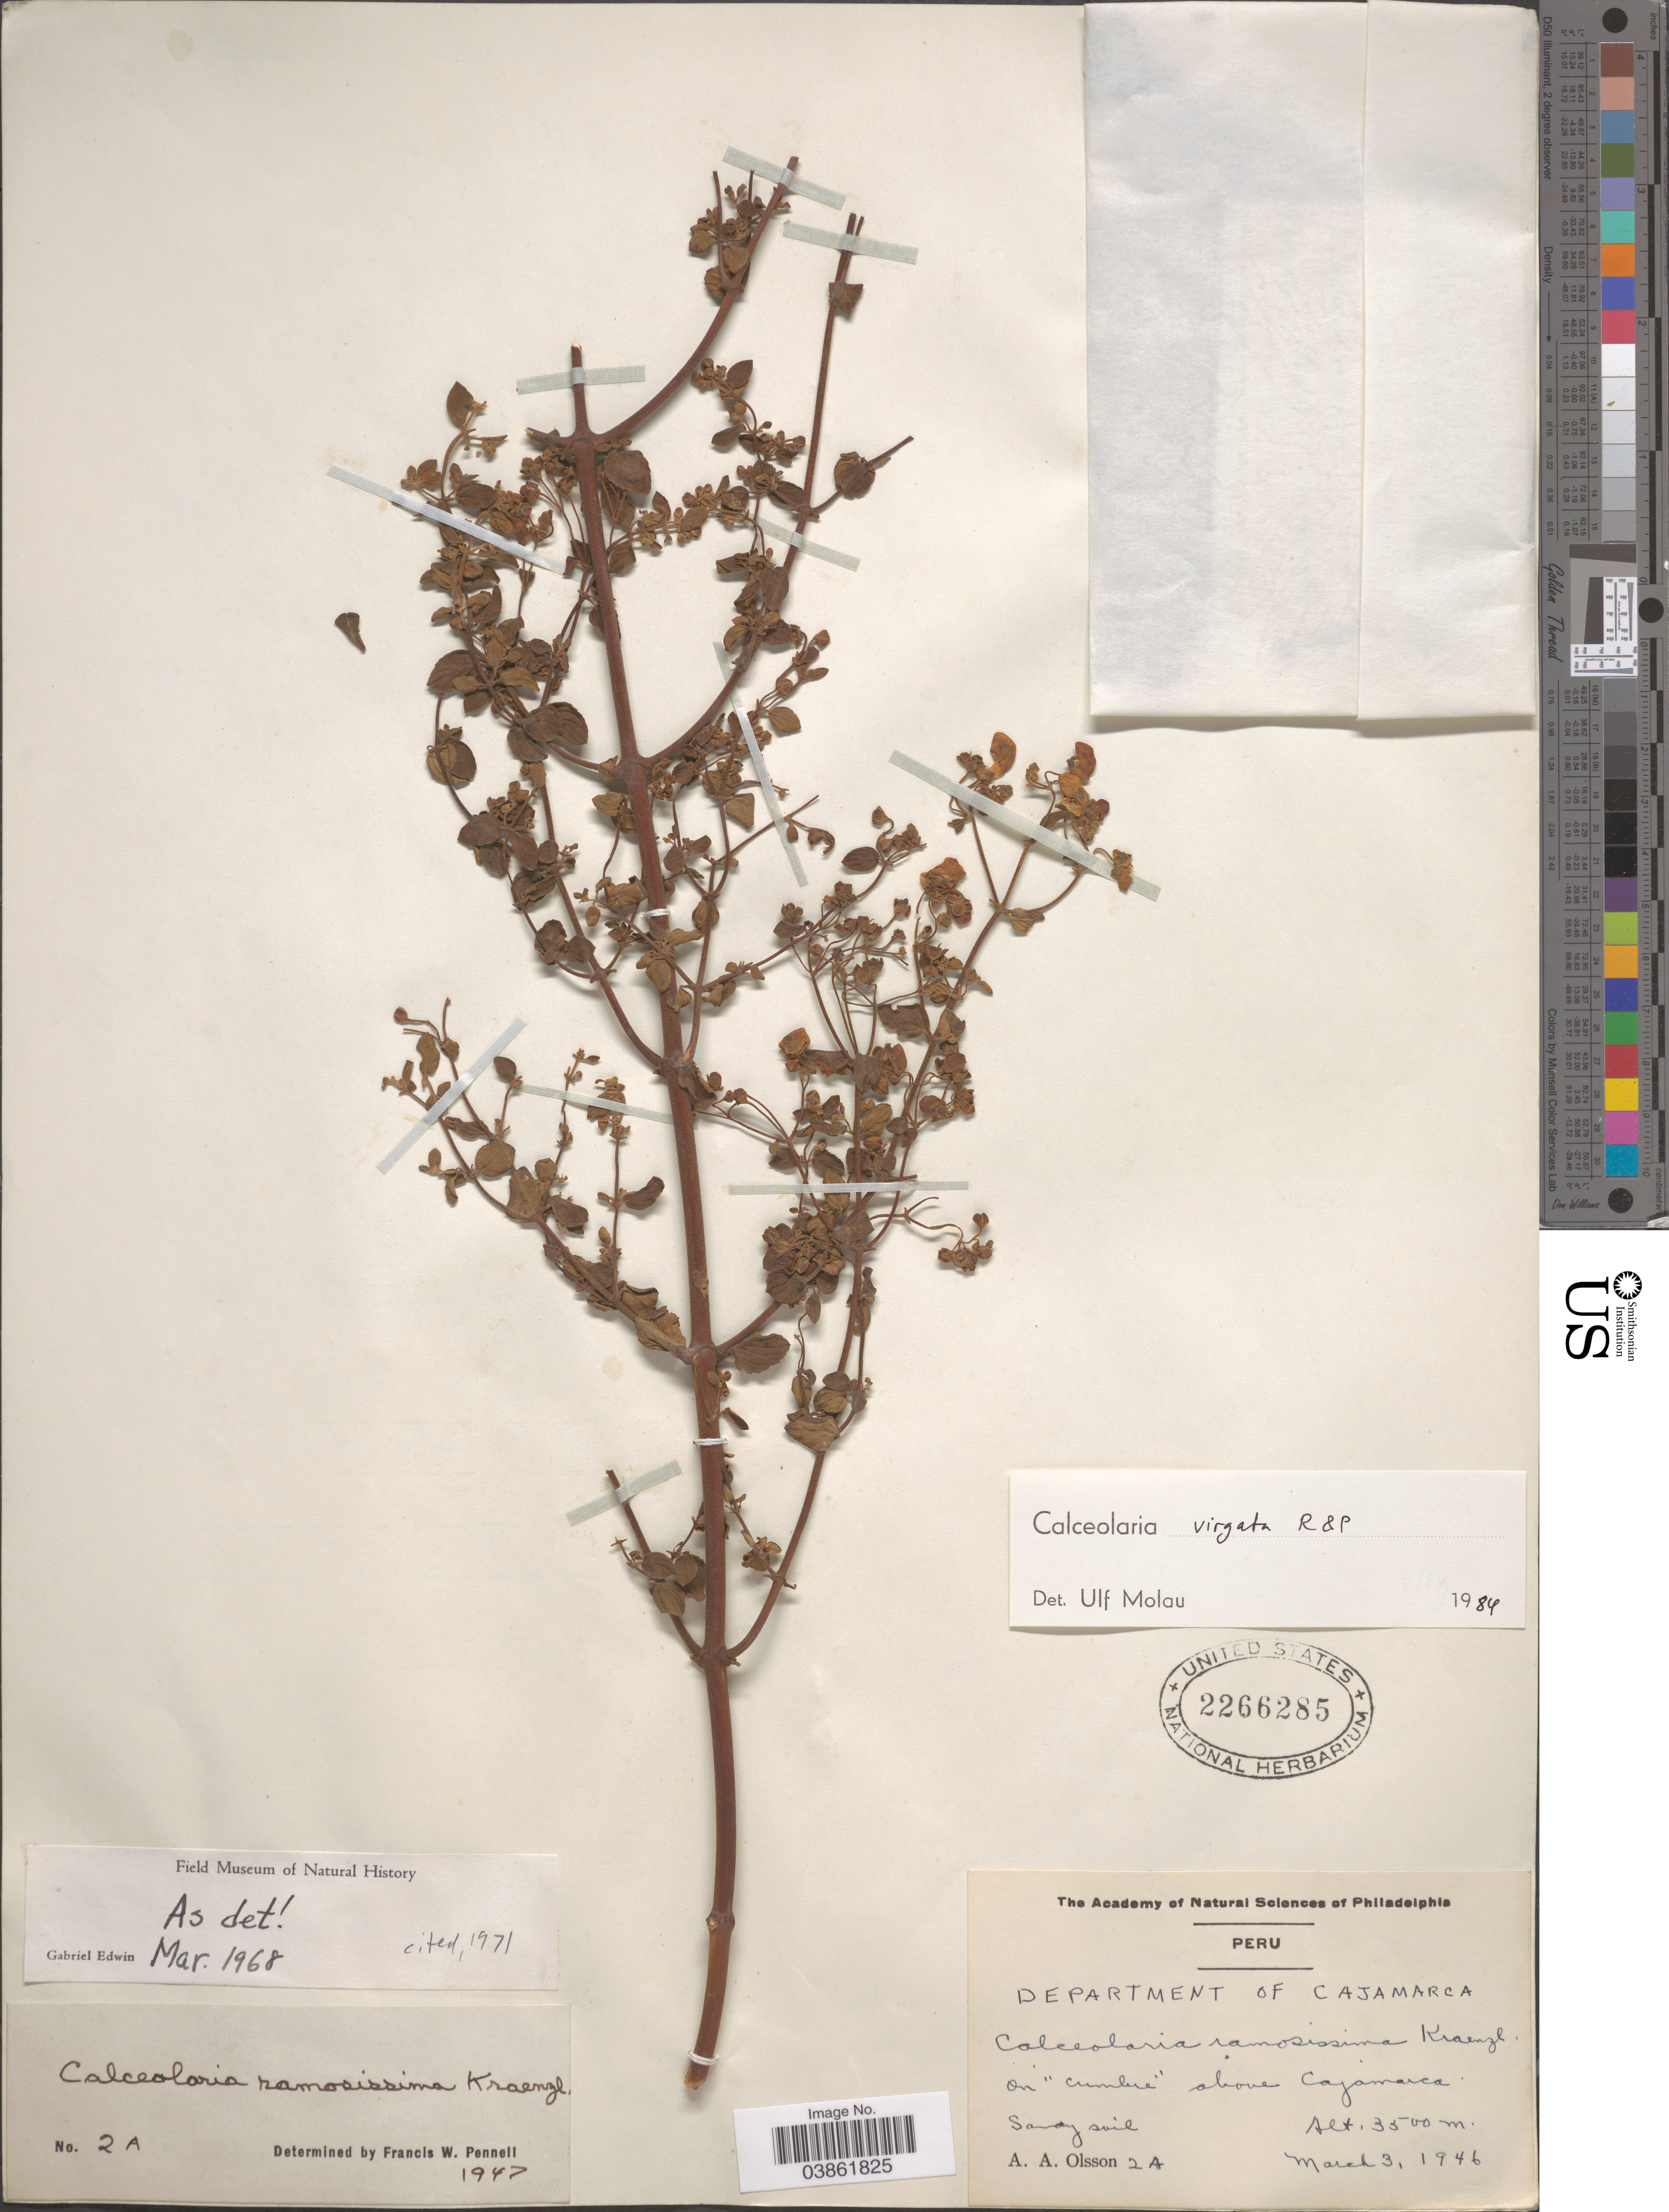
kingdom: Plantae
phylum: Tracheophyta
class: Magnoliopsida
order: Lamiales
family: Calceolariaceae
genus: Calceolaria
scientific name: Calceolaria virgata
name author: Ruiz & Pav.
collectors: A. Olsson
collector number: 2 A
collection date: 1946-03-03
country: Peru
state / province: Cajamarca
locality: Department of Cajamarca. On "Cumbre" above Cajamarca.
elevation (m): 3500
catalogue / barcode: US 2266285